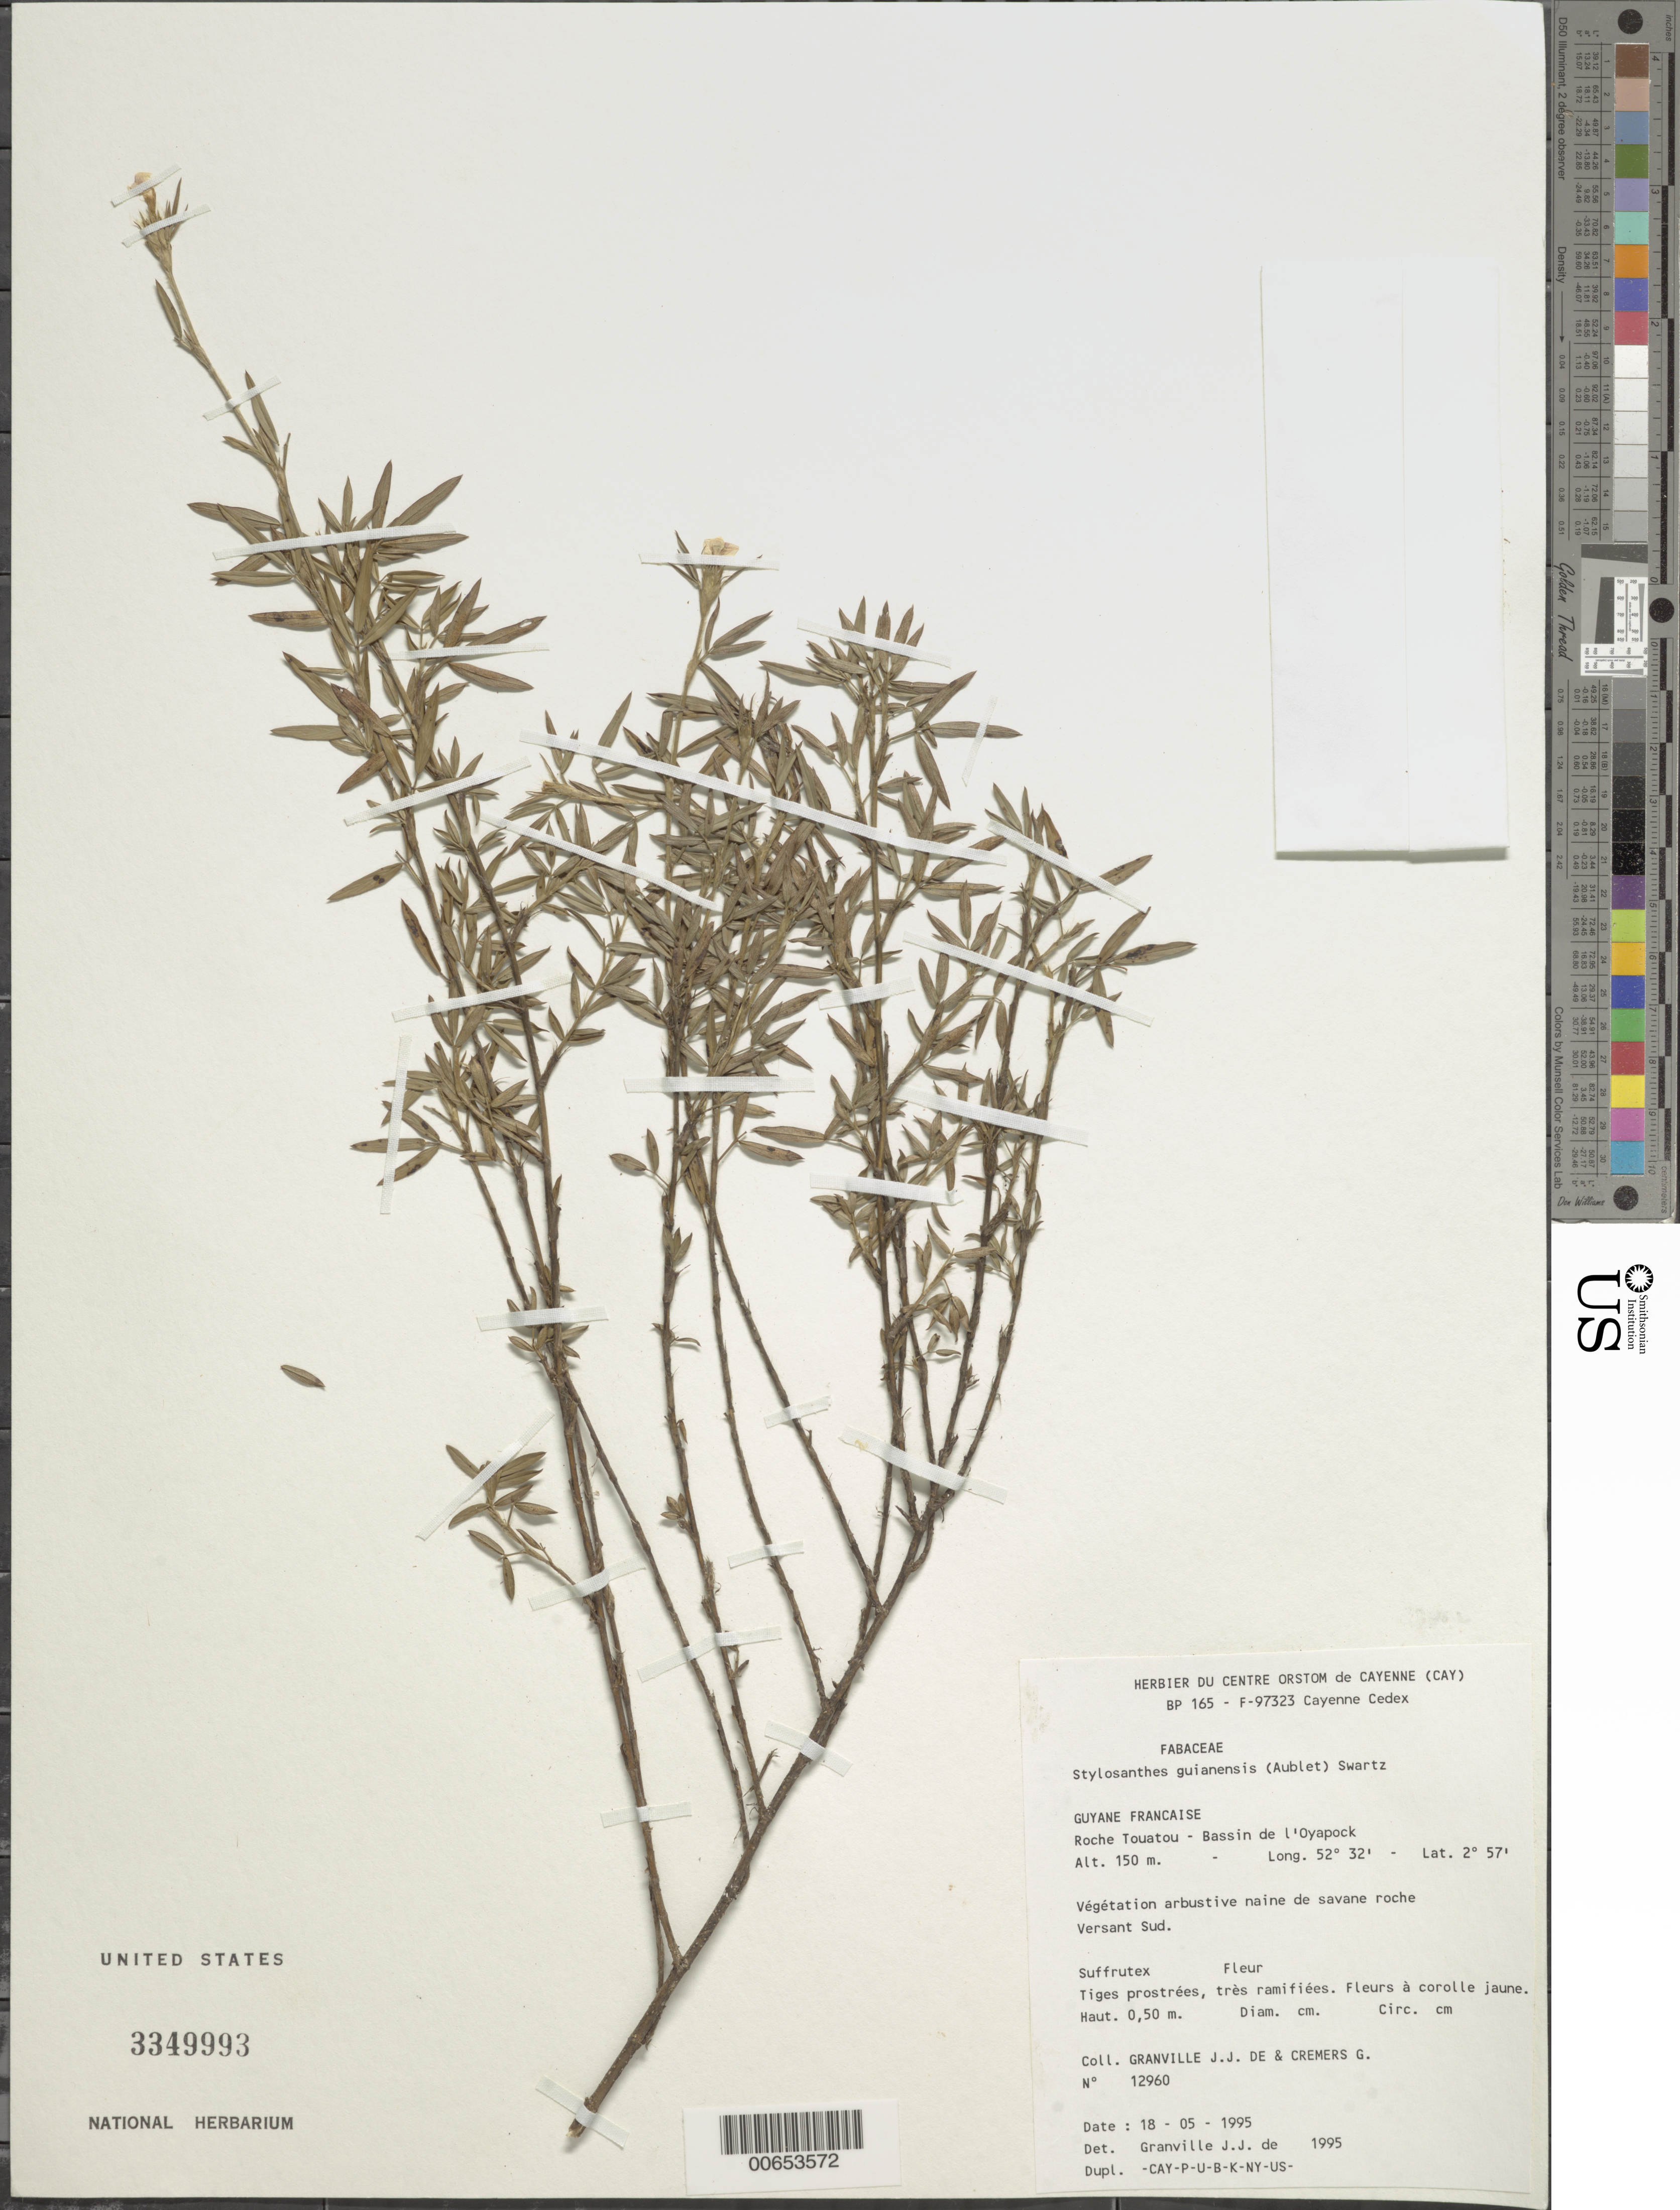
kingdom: Plantae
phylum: Tracheophyta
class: Magnoliopsida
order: Fabales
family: Fabaceae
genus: Stylosanthes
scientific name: Stylosanthes guianensis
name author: (Aubl.) Sw.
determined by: Granville, J. J. de, (CAY), Institut de Recherche pour le Developpement (IRD) (FRENCH GUIANA)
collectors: J.-J. de Granville & G. Cremers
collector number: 12960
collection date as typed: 18-May-95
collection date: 1995-05-18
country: French Guiana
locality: Roche Touatou, Bassin de l'Oyapock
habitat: Edge of rocky savanna, S slope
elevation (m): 150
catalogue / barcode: US 3349993